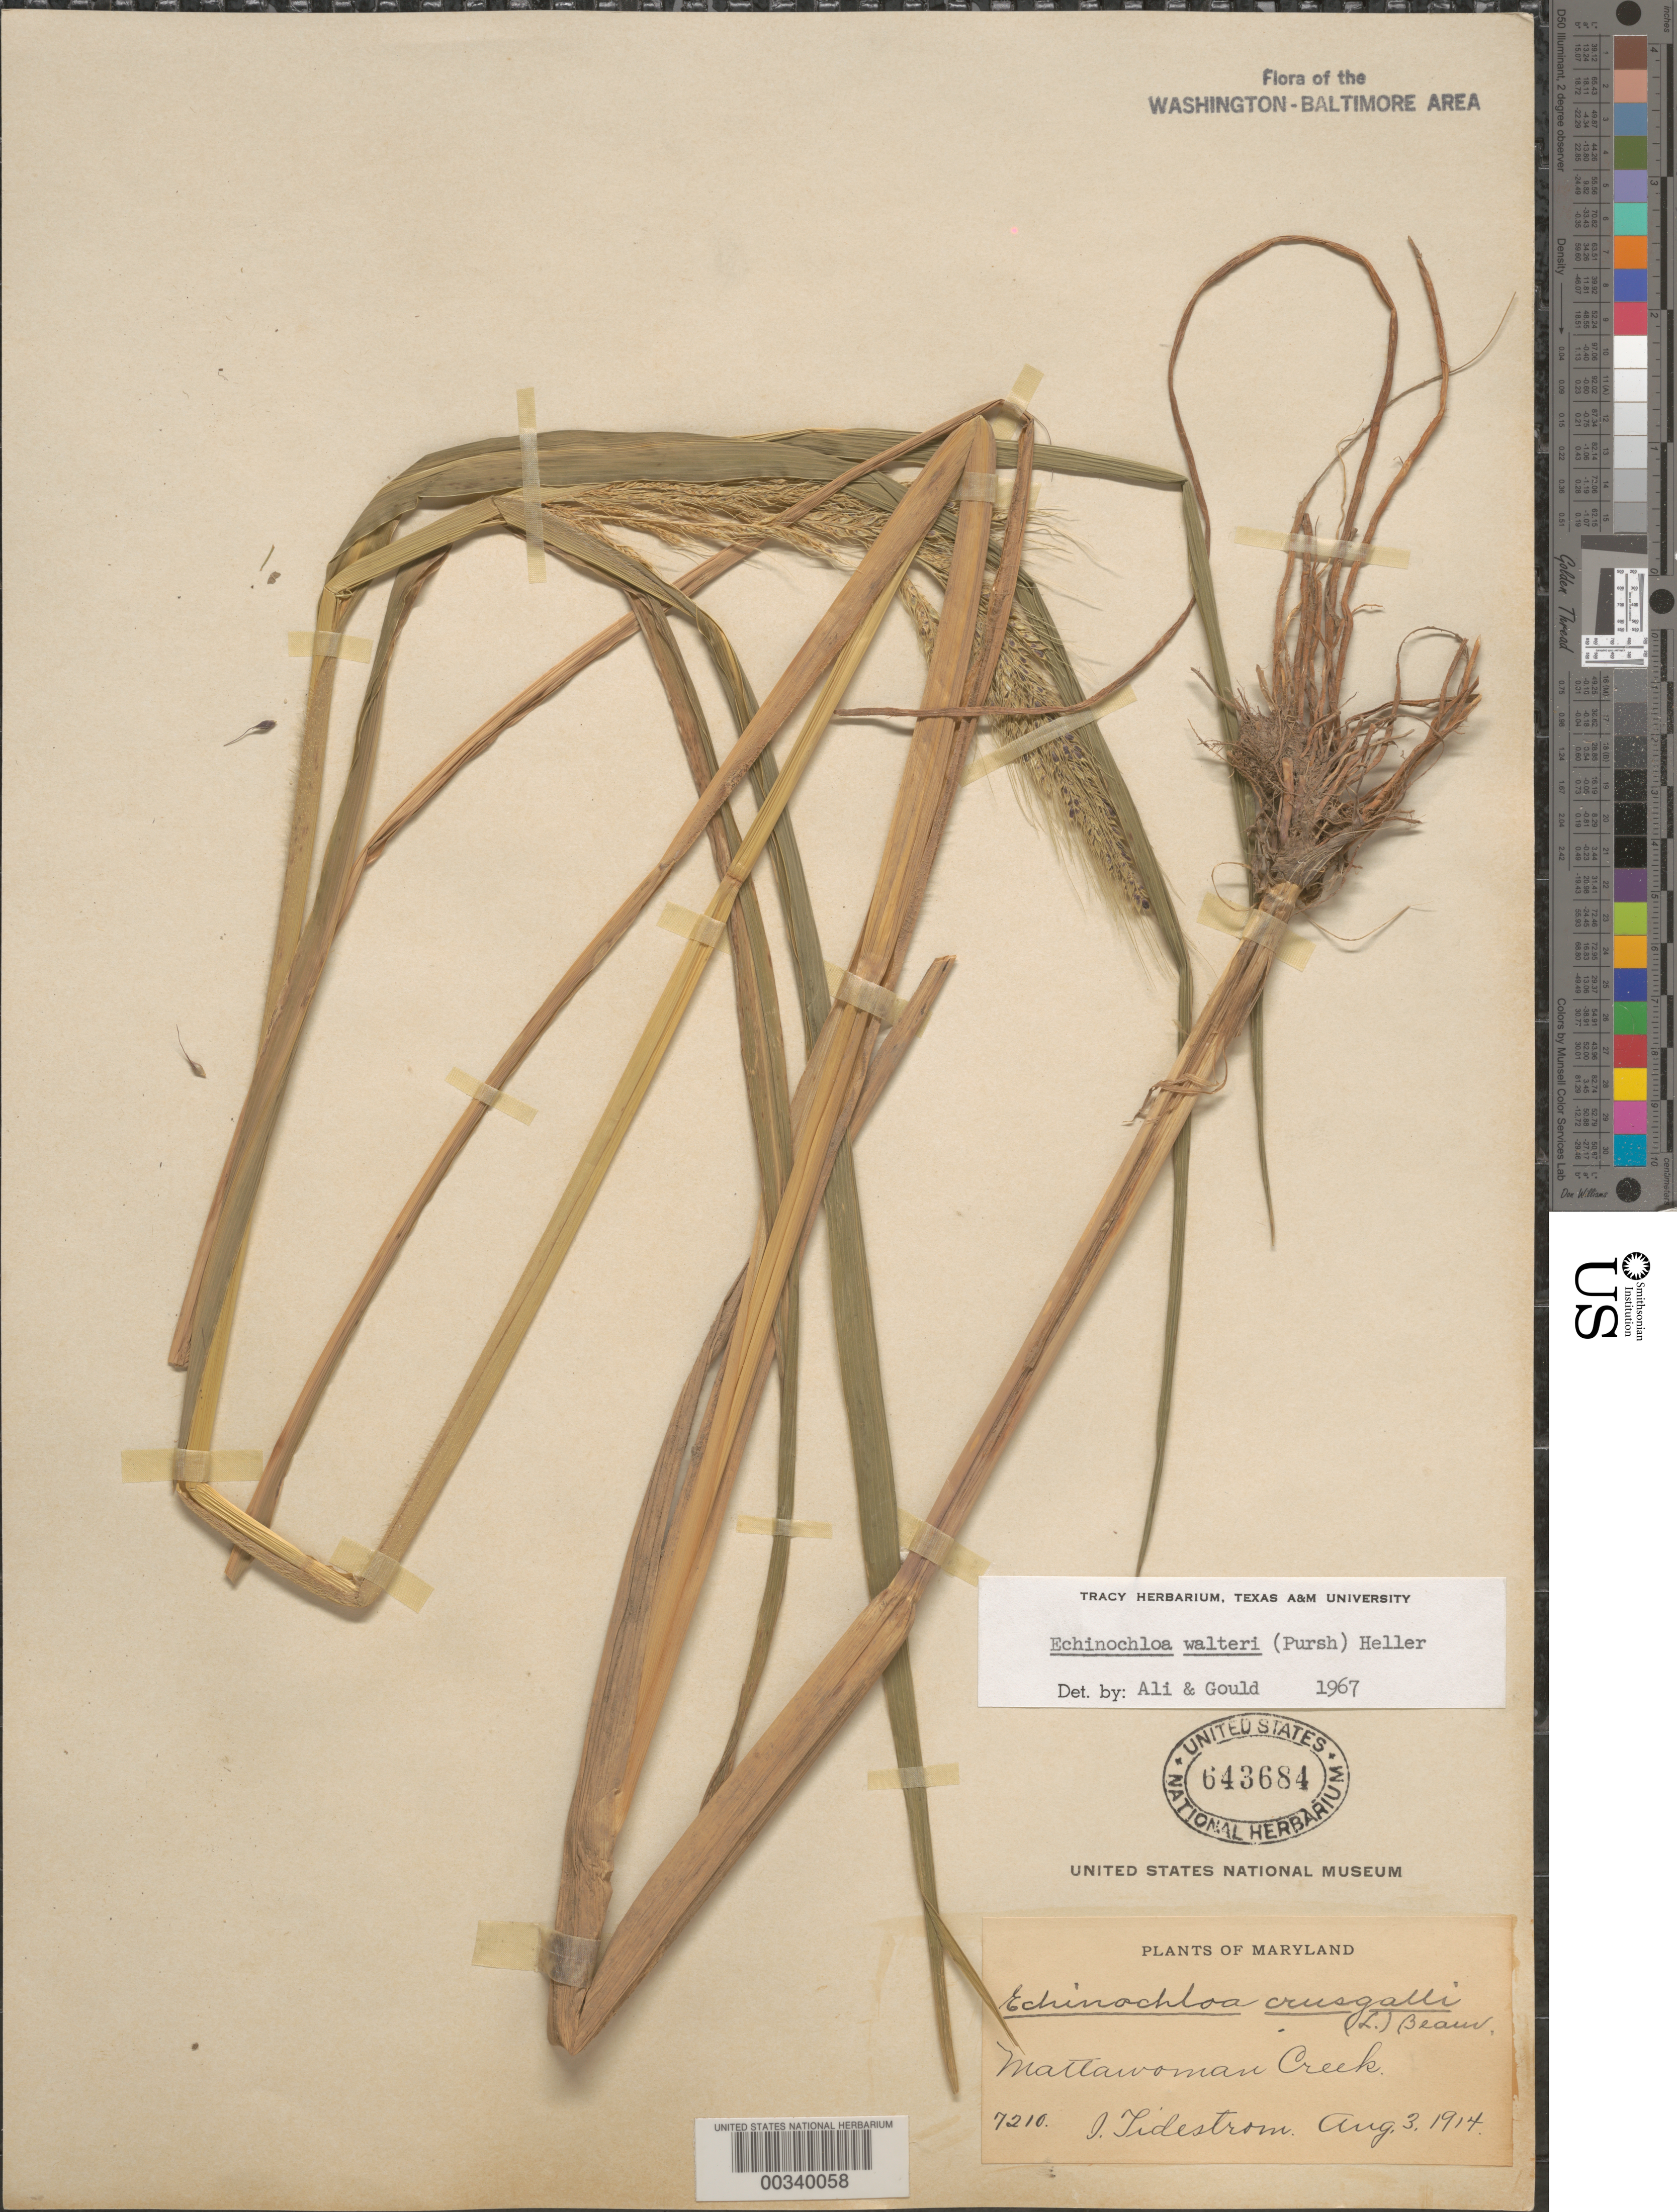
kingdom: Plantae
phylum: Tracheophyta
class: Liliopsida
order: Poales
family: Poaceae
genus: Echinochloa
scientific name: Echinochloa walteri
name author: (Pursh) A. Heller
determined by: Ali, M. A.; Gould, F. W.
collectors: I. F. Tidestrom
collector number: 7210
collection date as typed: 03 Aug 1914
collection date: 1914-08-03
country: United States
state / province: Maryland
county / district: Charles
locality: Mattawoman Creek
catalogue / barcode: US 643684